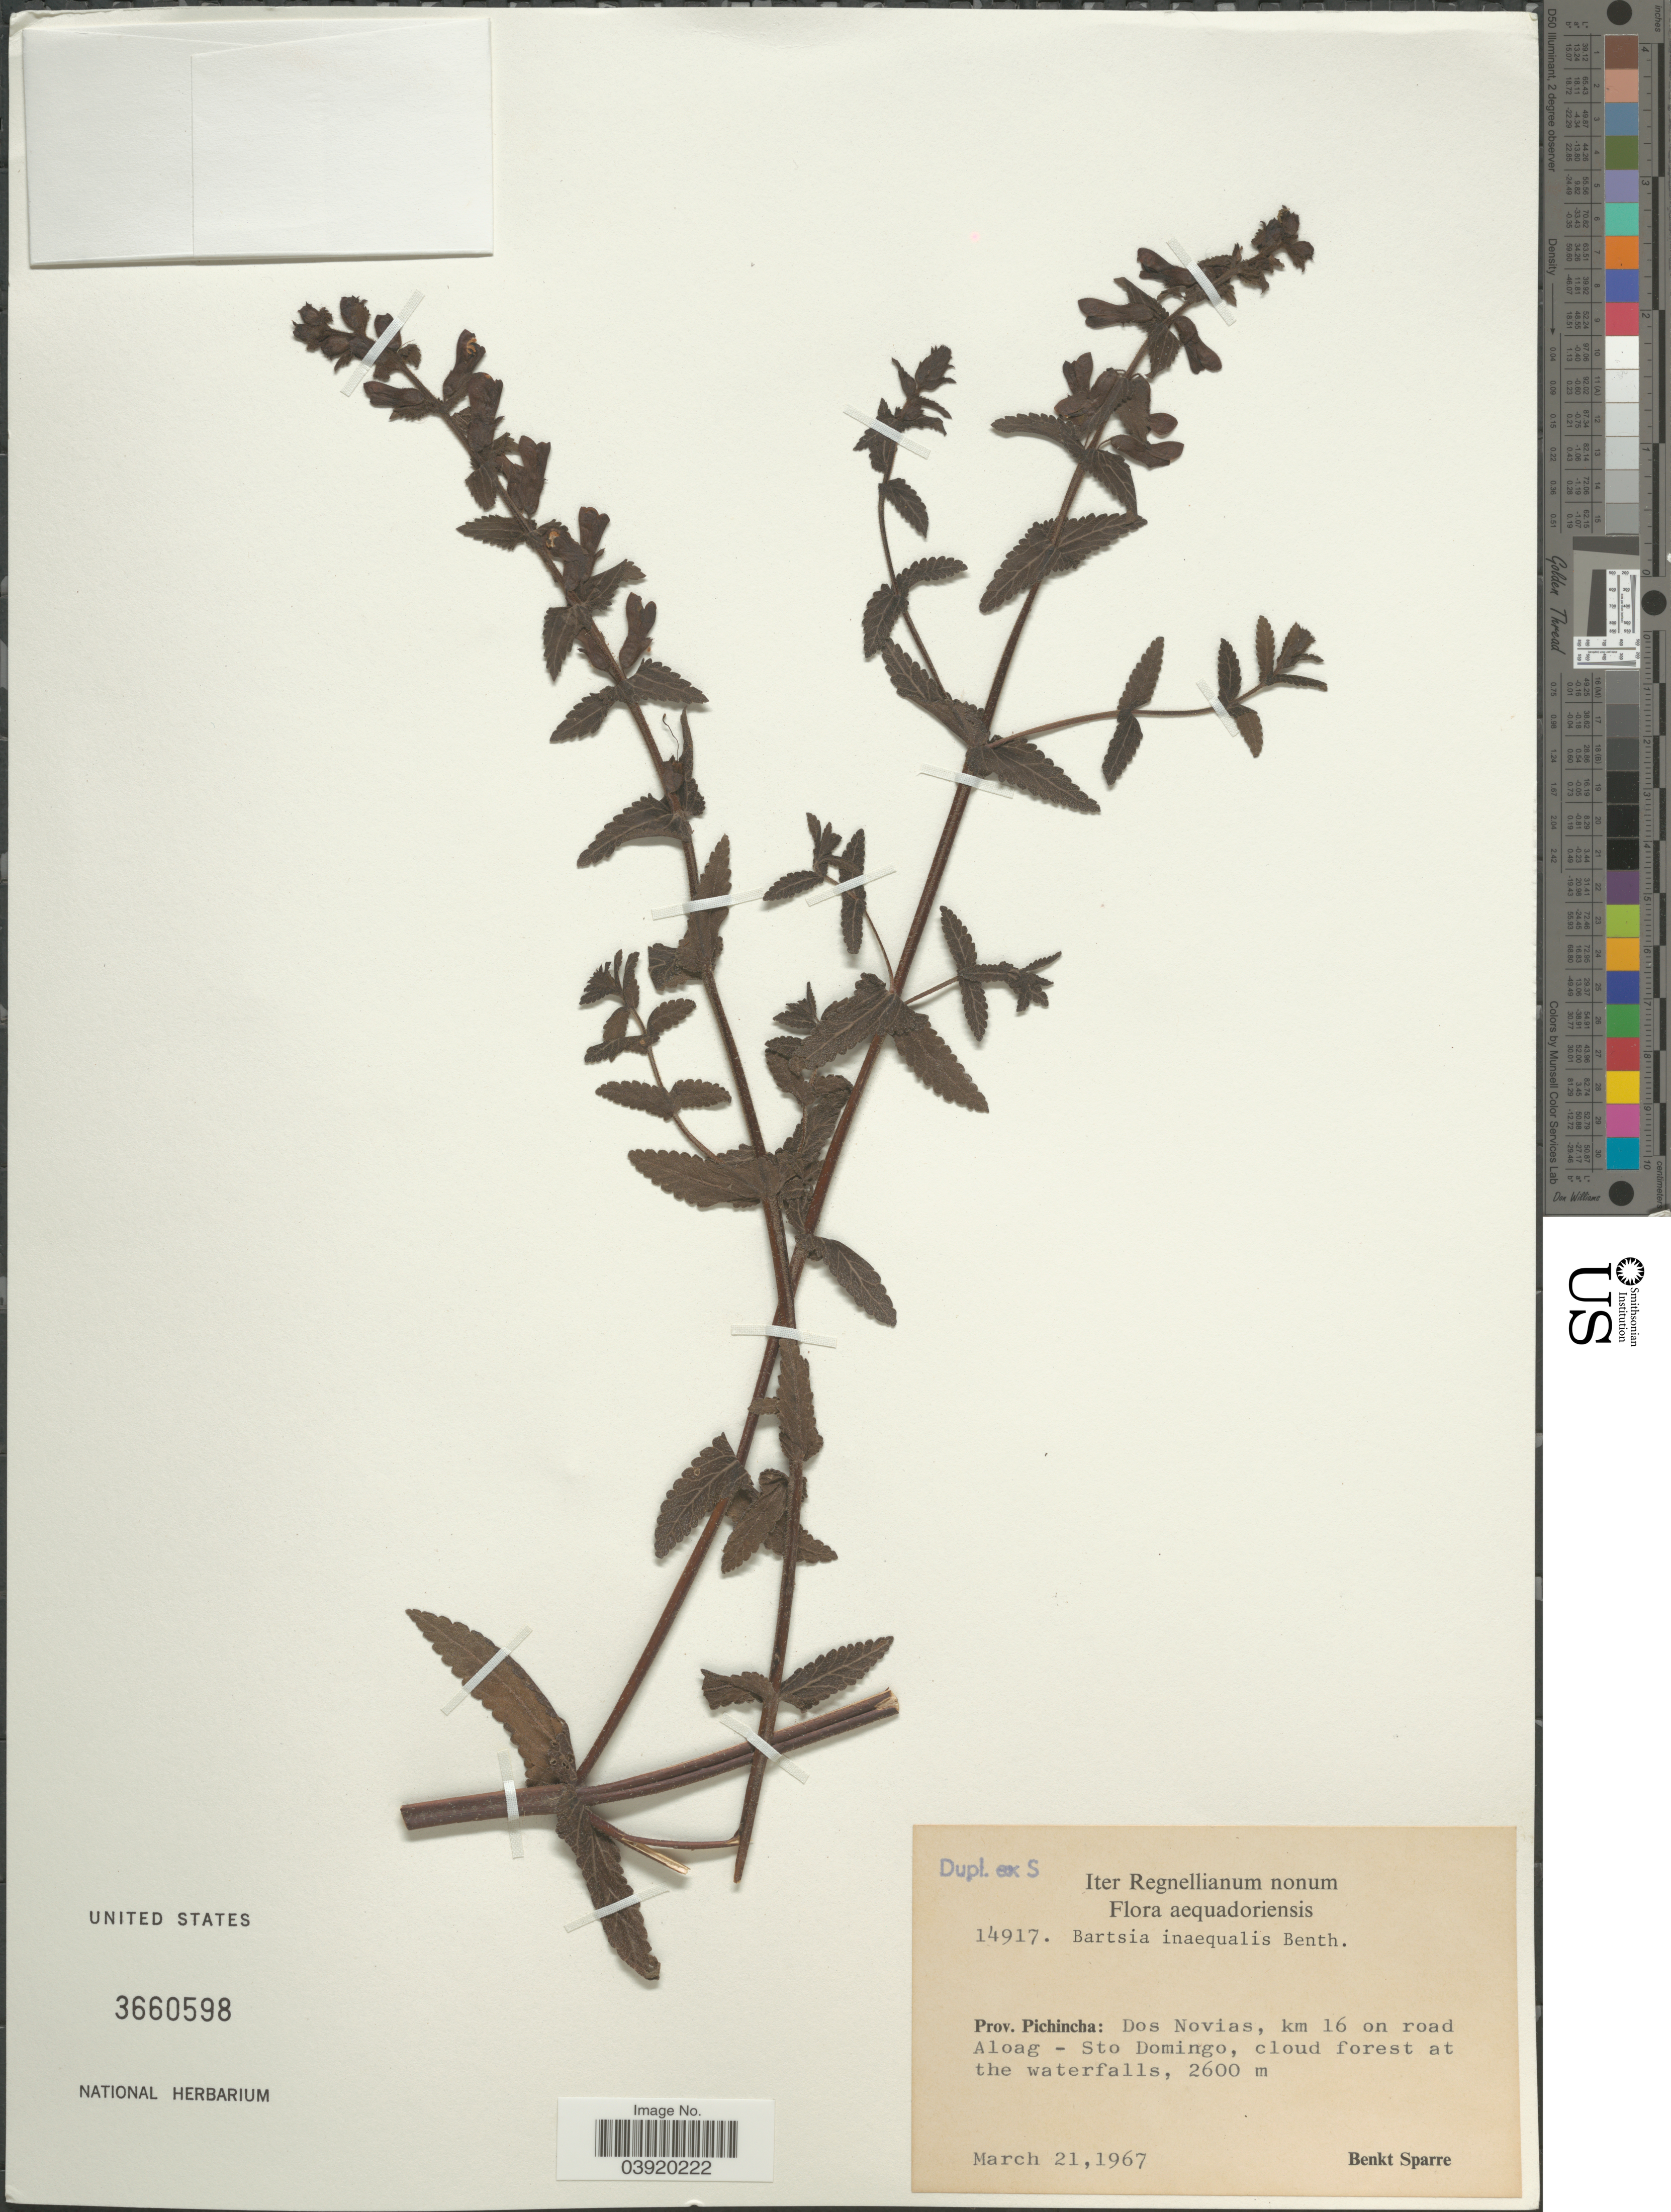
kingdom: Plantae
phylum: Tracheophyta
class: Magnoliopsida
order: Lamiales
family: Orobanchaceae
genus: Bartsia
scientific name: Bartsia inaequalis subsp. inaequalis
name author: Benth.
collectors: B. Sparre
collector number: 14917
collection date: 1967-03-21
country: Ecuador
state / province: Pichincha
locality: Dos Novias, km 16 on road Aloag- Sto Domingo.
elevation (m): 2600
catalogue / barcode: US 3660598